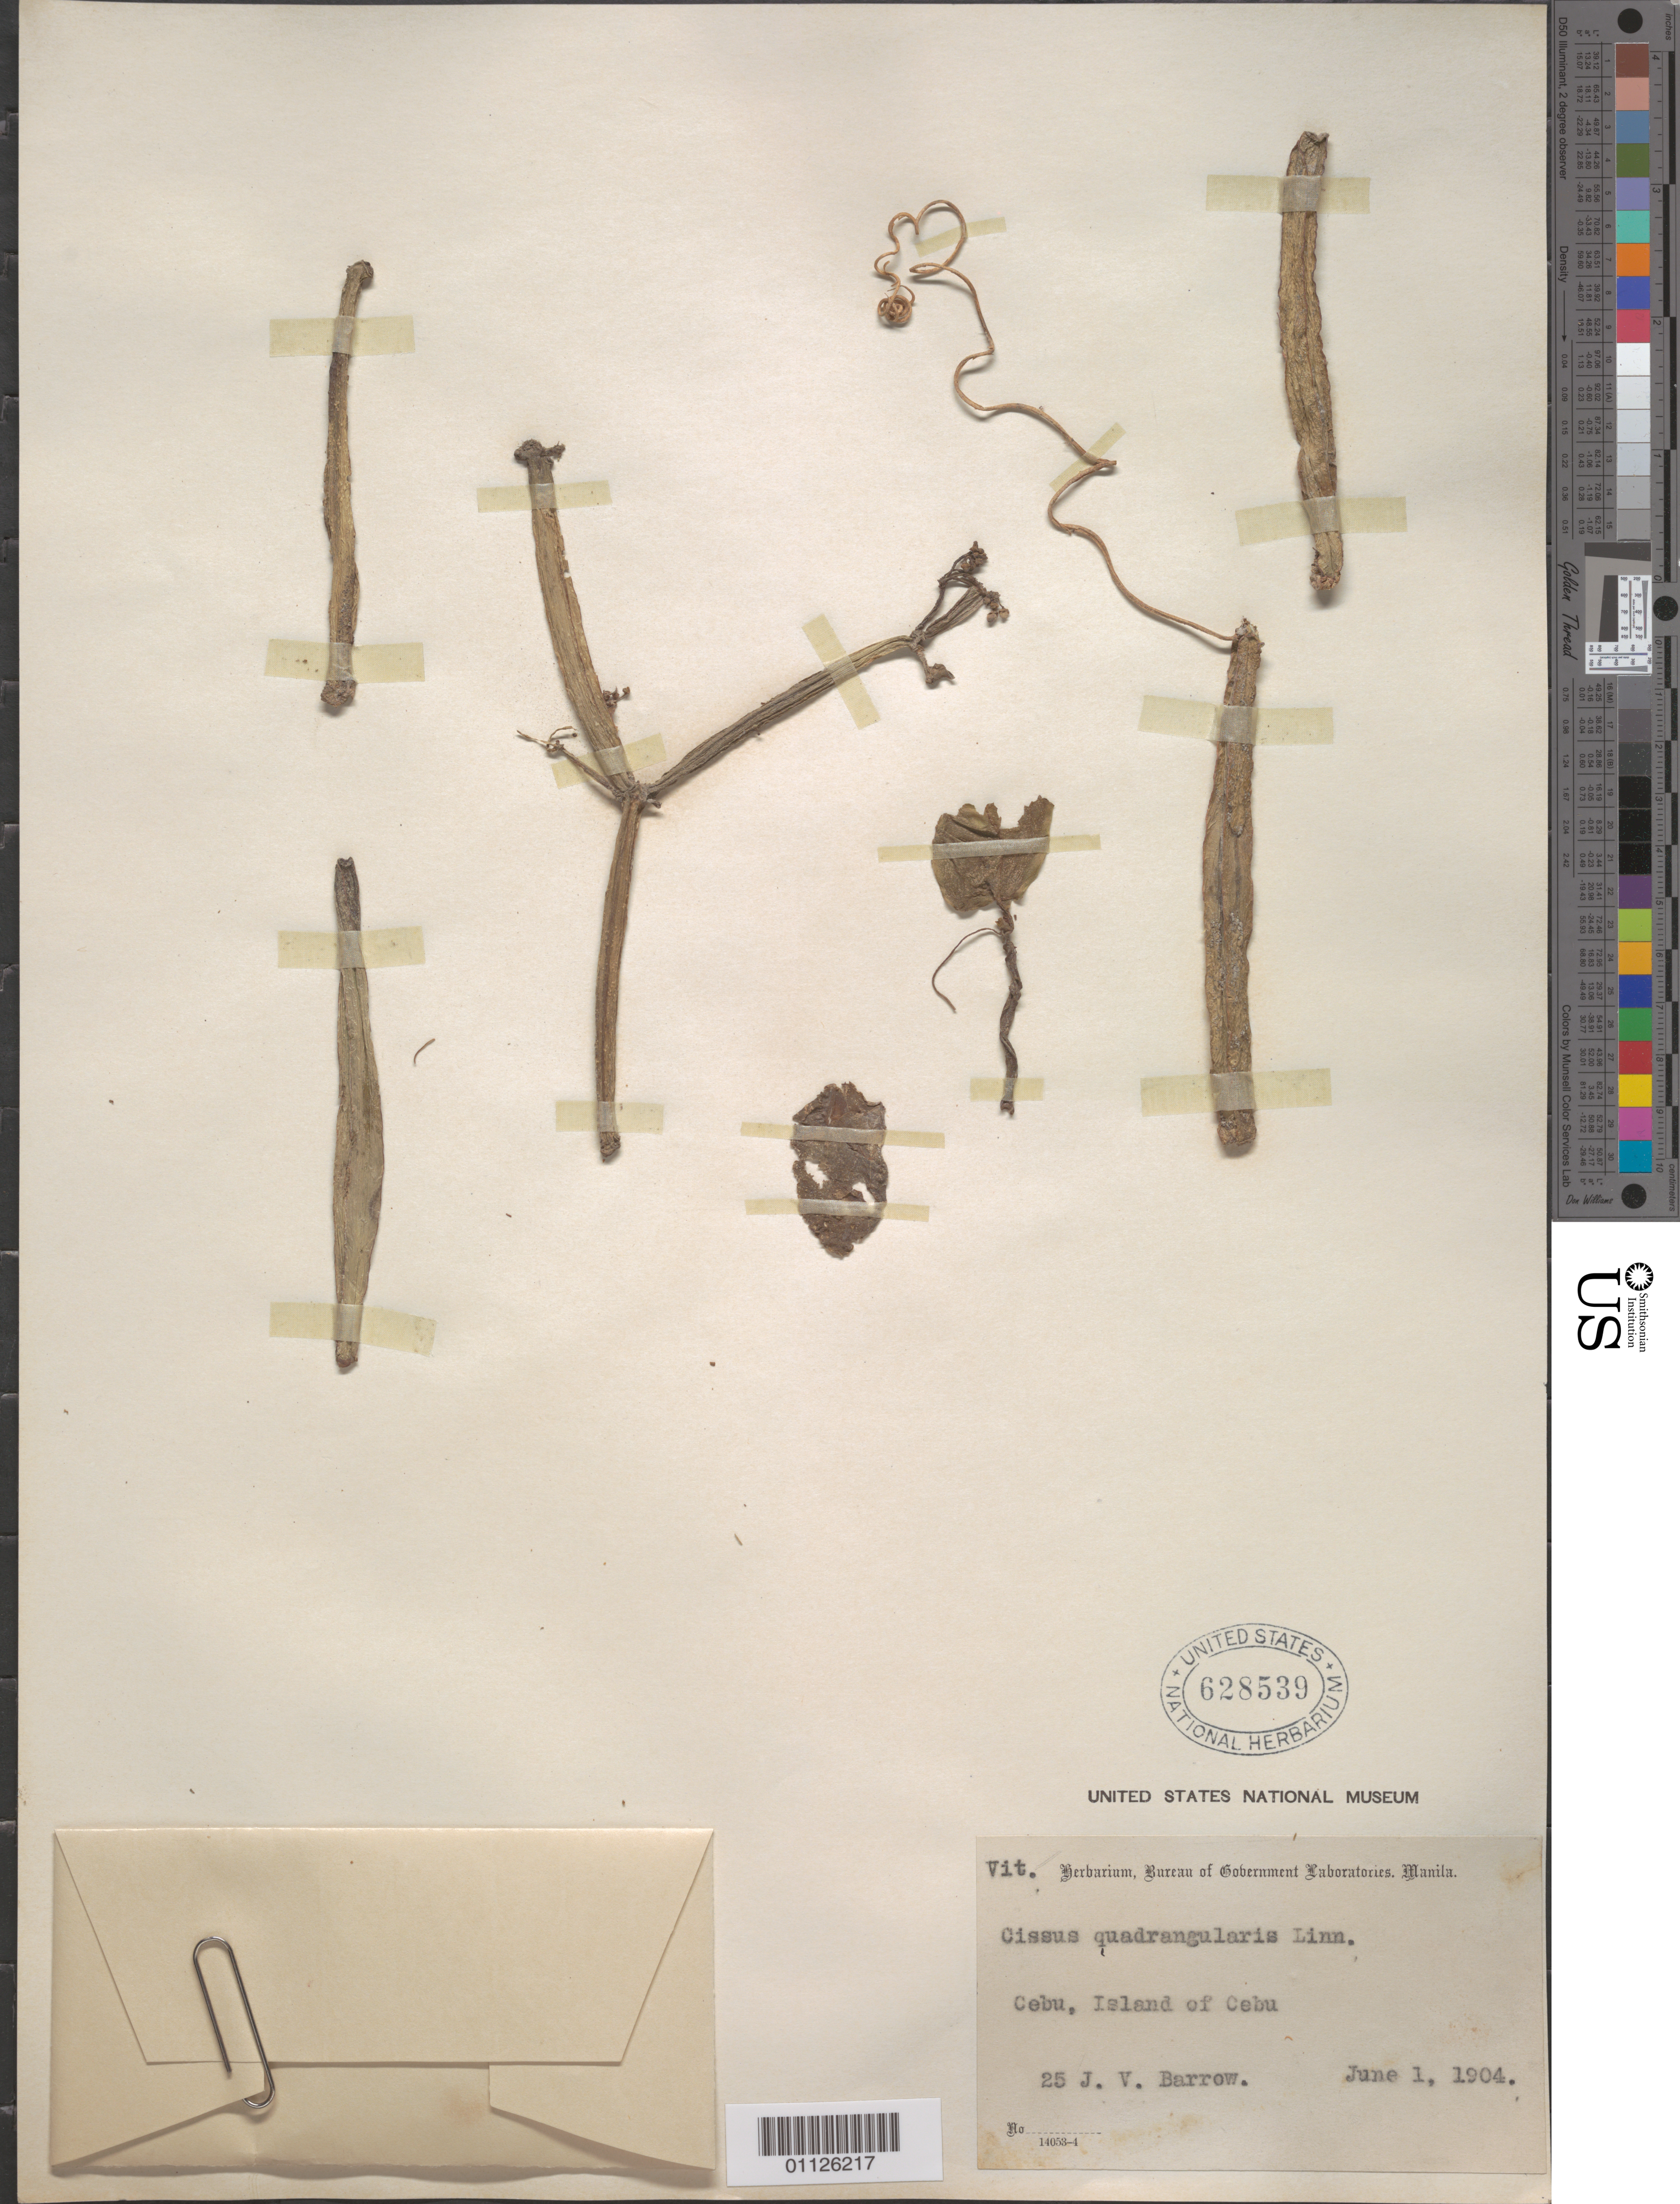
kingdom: Plantae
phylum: Tracheophyta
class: Magnoliopsida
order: Vitales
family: Vitaceae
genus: Cissus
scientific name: Cissus quadrangularis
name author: L.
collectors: J. Barrow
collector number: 25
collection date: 1904-06-01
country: Philippines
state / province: Central Visayas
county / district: Cebu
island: Cebu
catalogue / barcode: US 628539